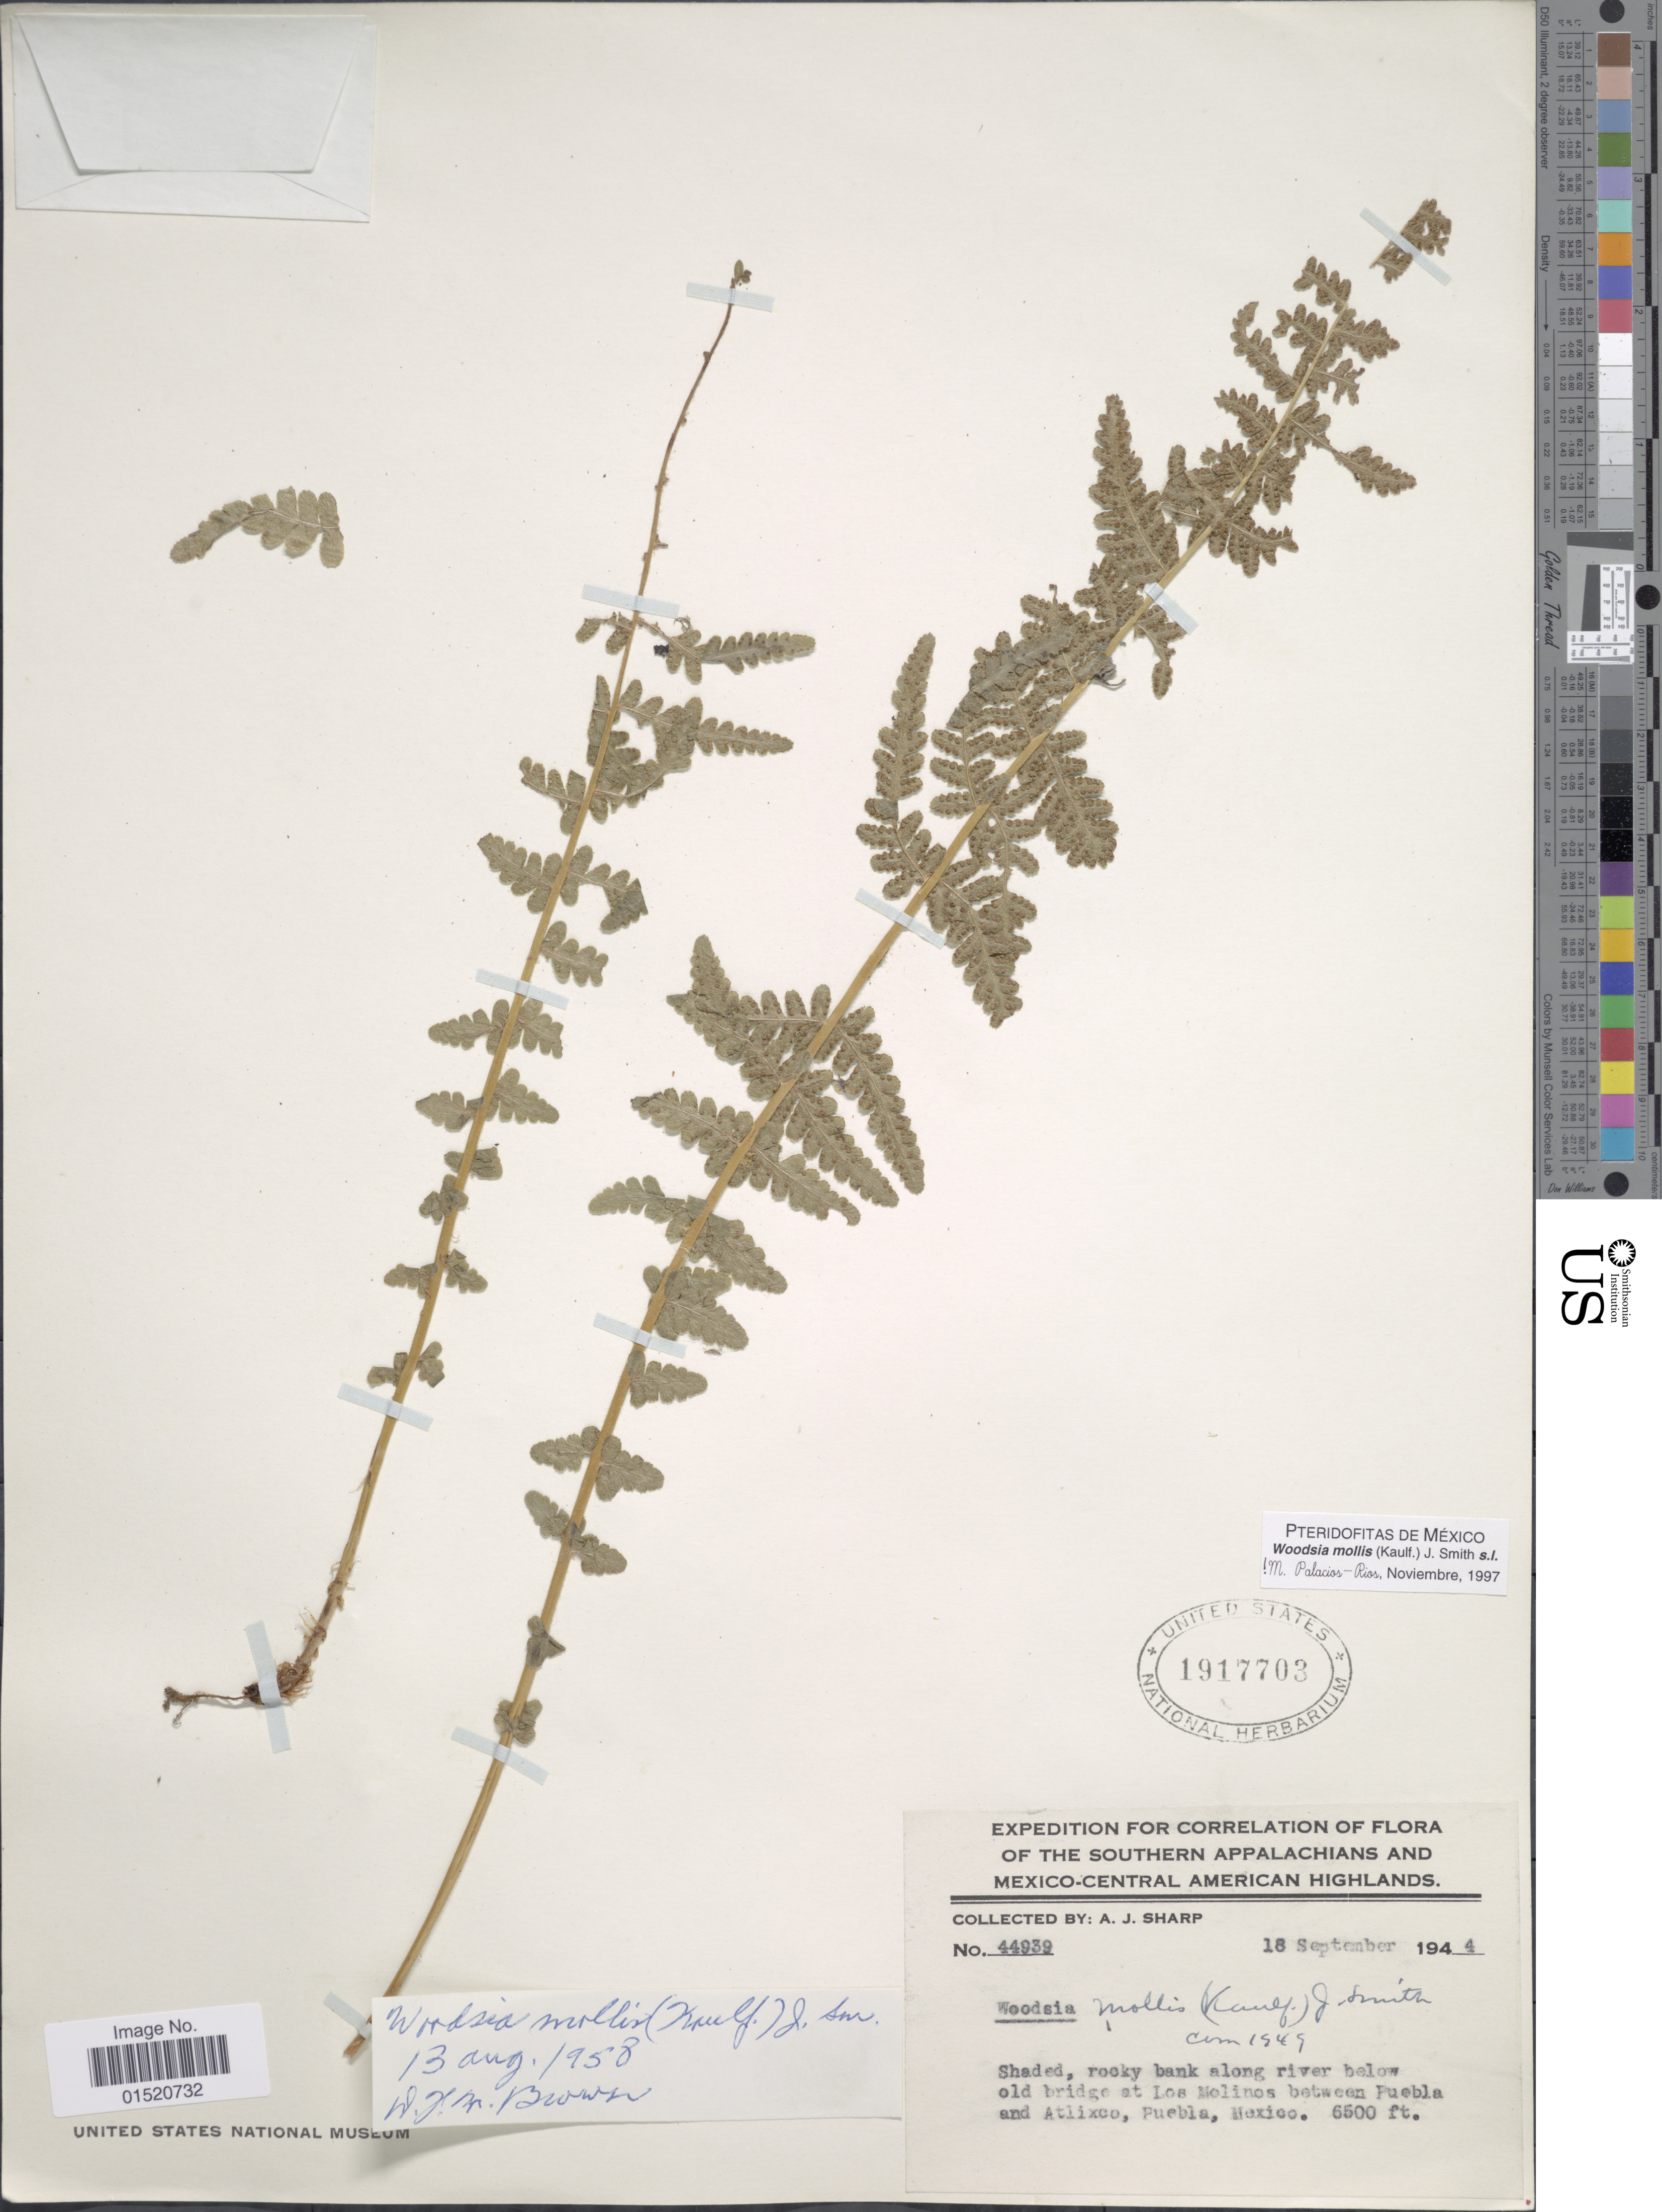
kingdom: Plantae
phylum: Tracheophyta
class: Polypodiopsida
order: Polypodiales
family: Woodsiaceae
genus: Woodsia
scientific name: Woodsia mollis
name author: (Kaulf.) J. Sm.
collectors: A. J. Sharp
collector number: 44939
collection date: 1944-09-18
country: Mexico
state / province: Puebla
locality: The Southern Appalachians and Mexico-Central American Highlands, Shaded, rocky bank along river below old bridge at Los Molinos between Puebla and Atlixco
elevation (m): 1981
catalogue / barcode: US 1917703